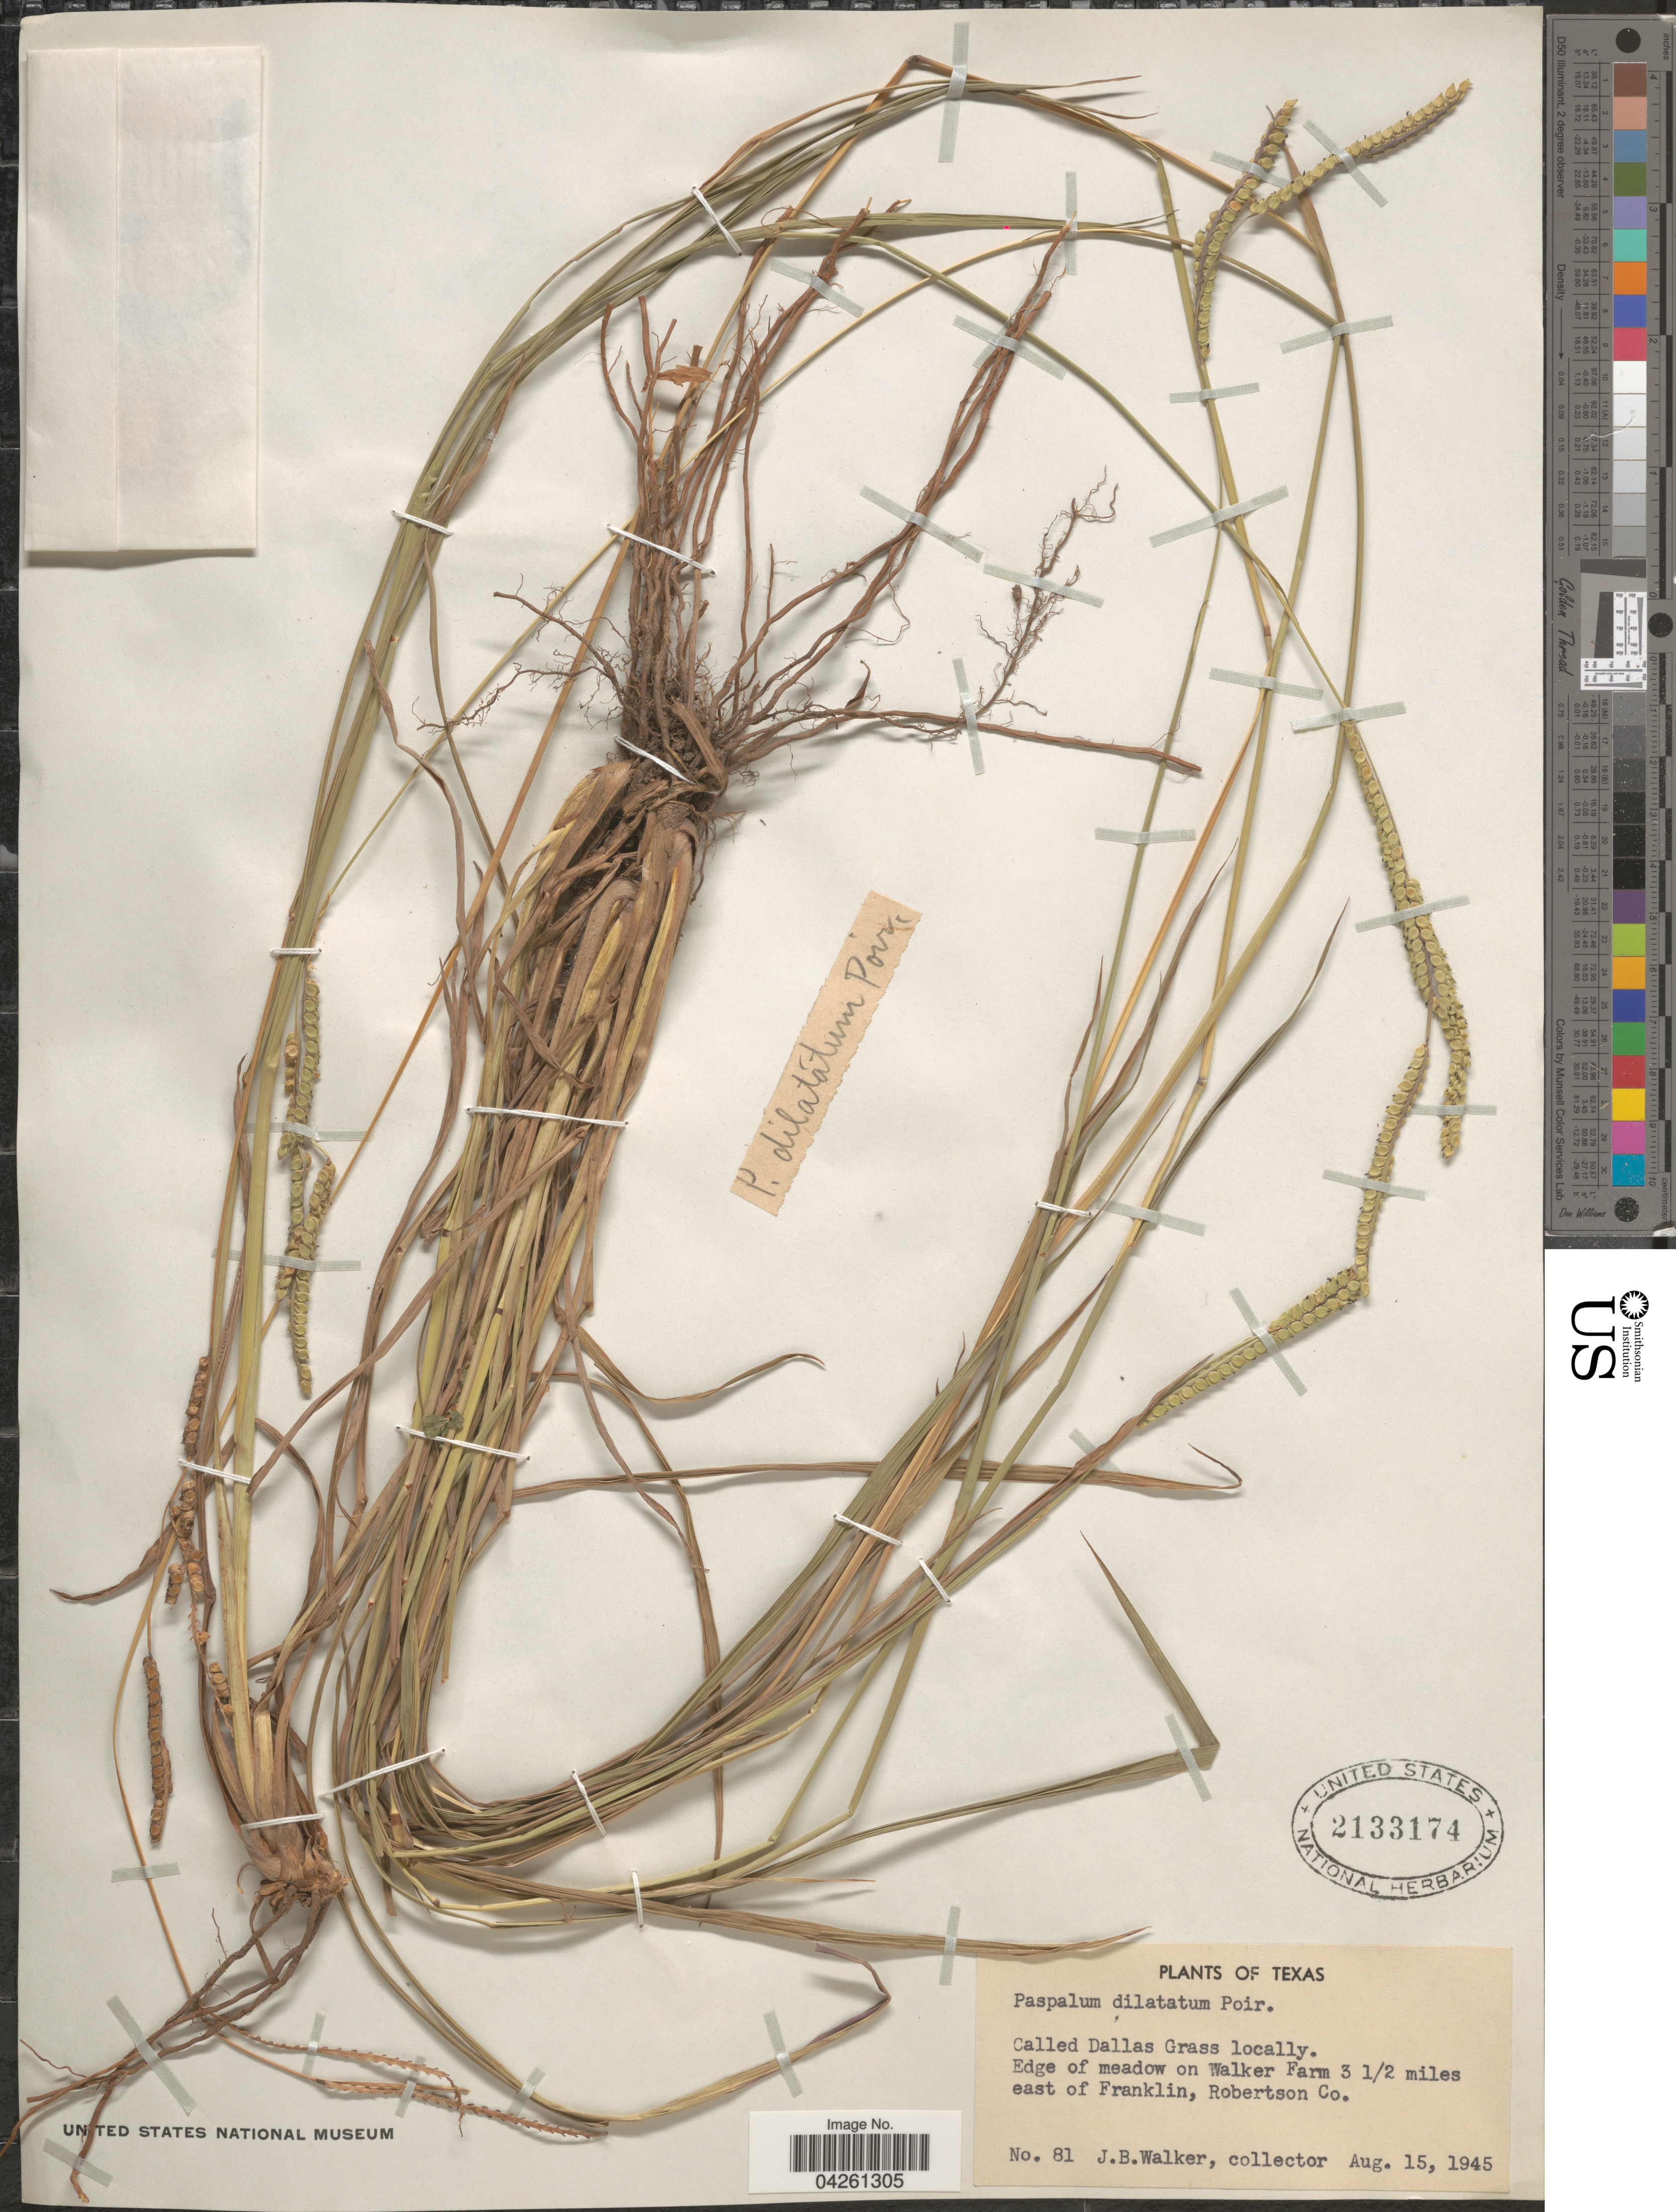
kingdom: Plantae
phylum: Tracheophyta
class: Liliopsida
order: Poales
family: Poaceae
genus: Paspalum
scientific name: Paspalum dilatatum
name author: Poir.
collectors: J. Walker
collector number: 81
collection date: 1945-08-15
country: United States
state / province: Texas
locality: Edge of meadow on Walker Farm 3 1/2 miles east of Franklin, Robertson Co.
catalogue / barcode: US 2133174